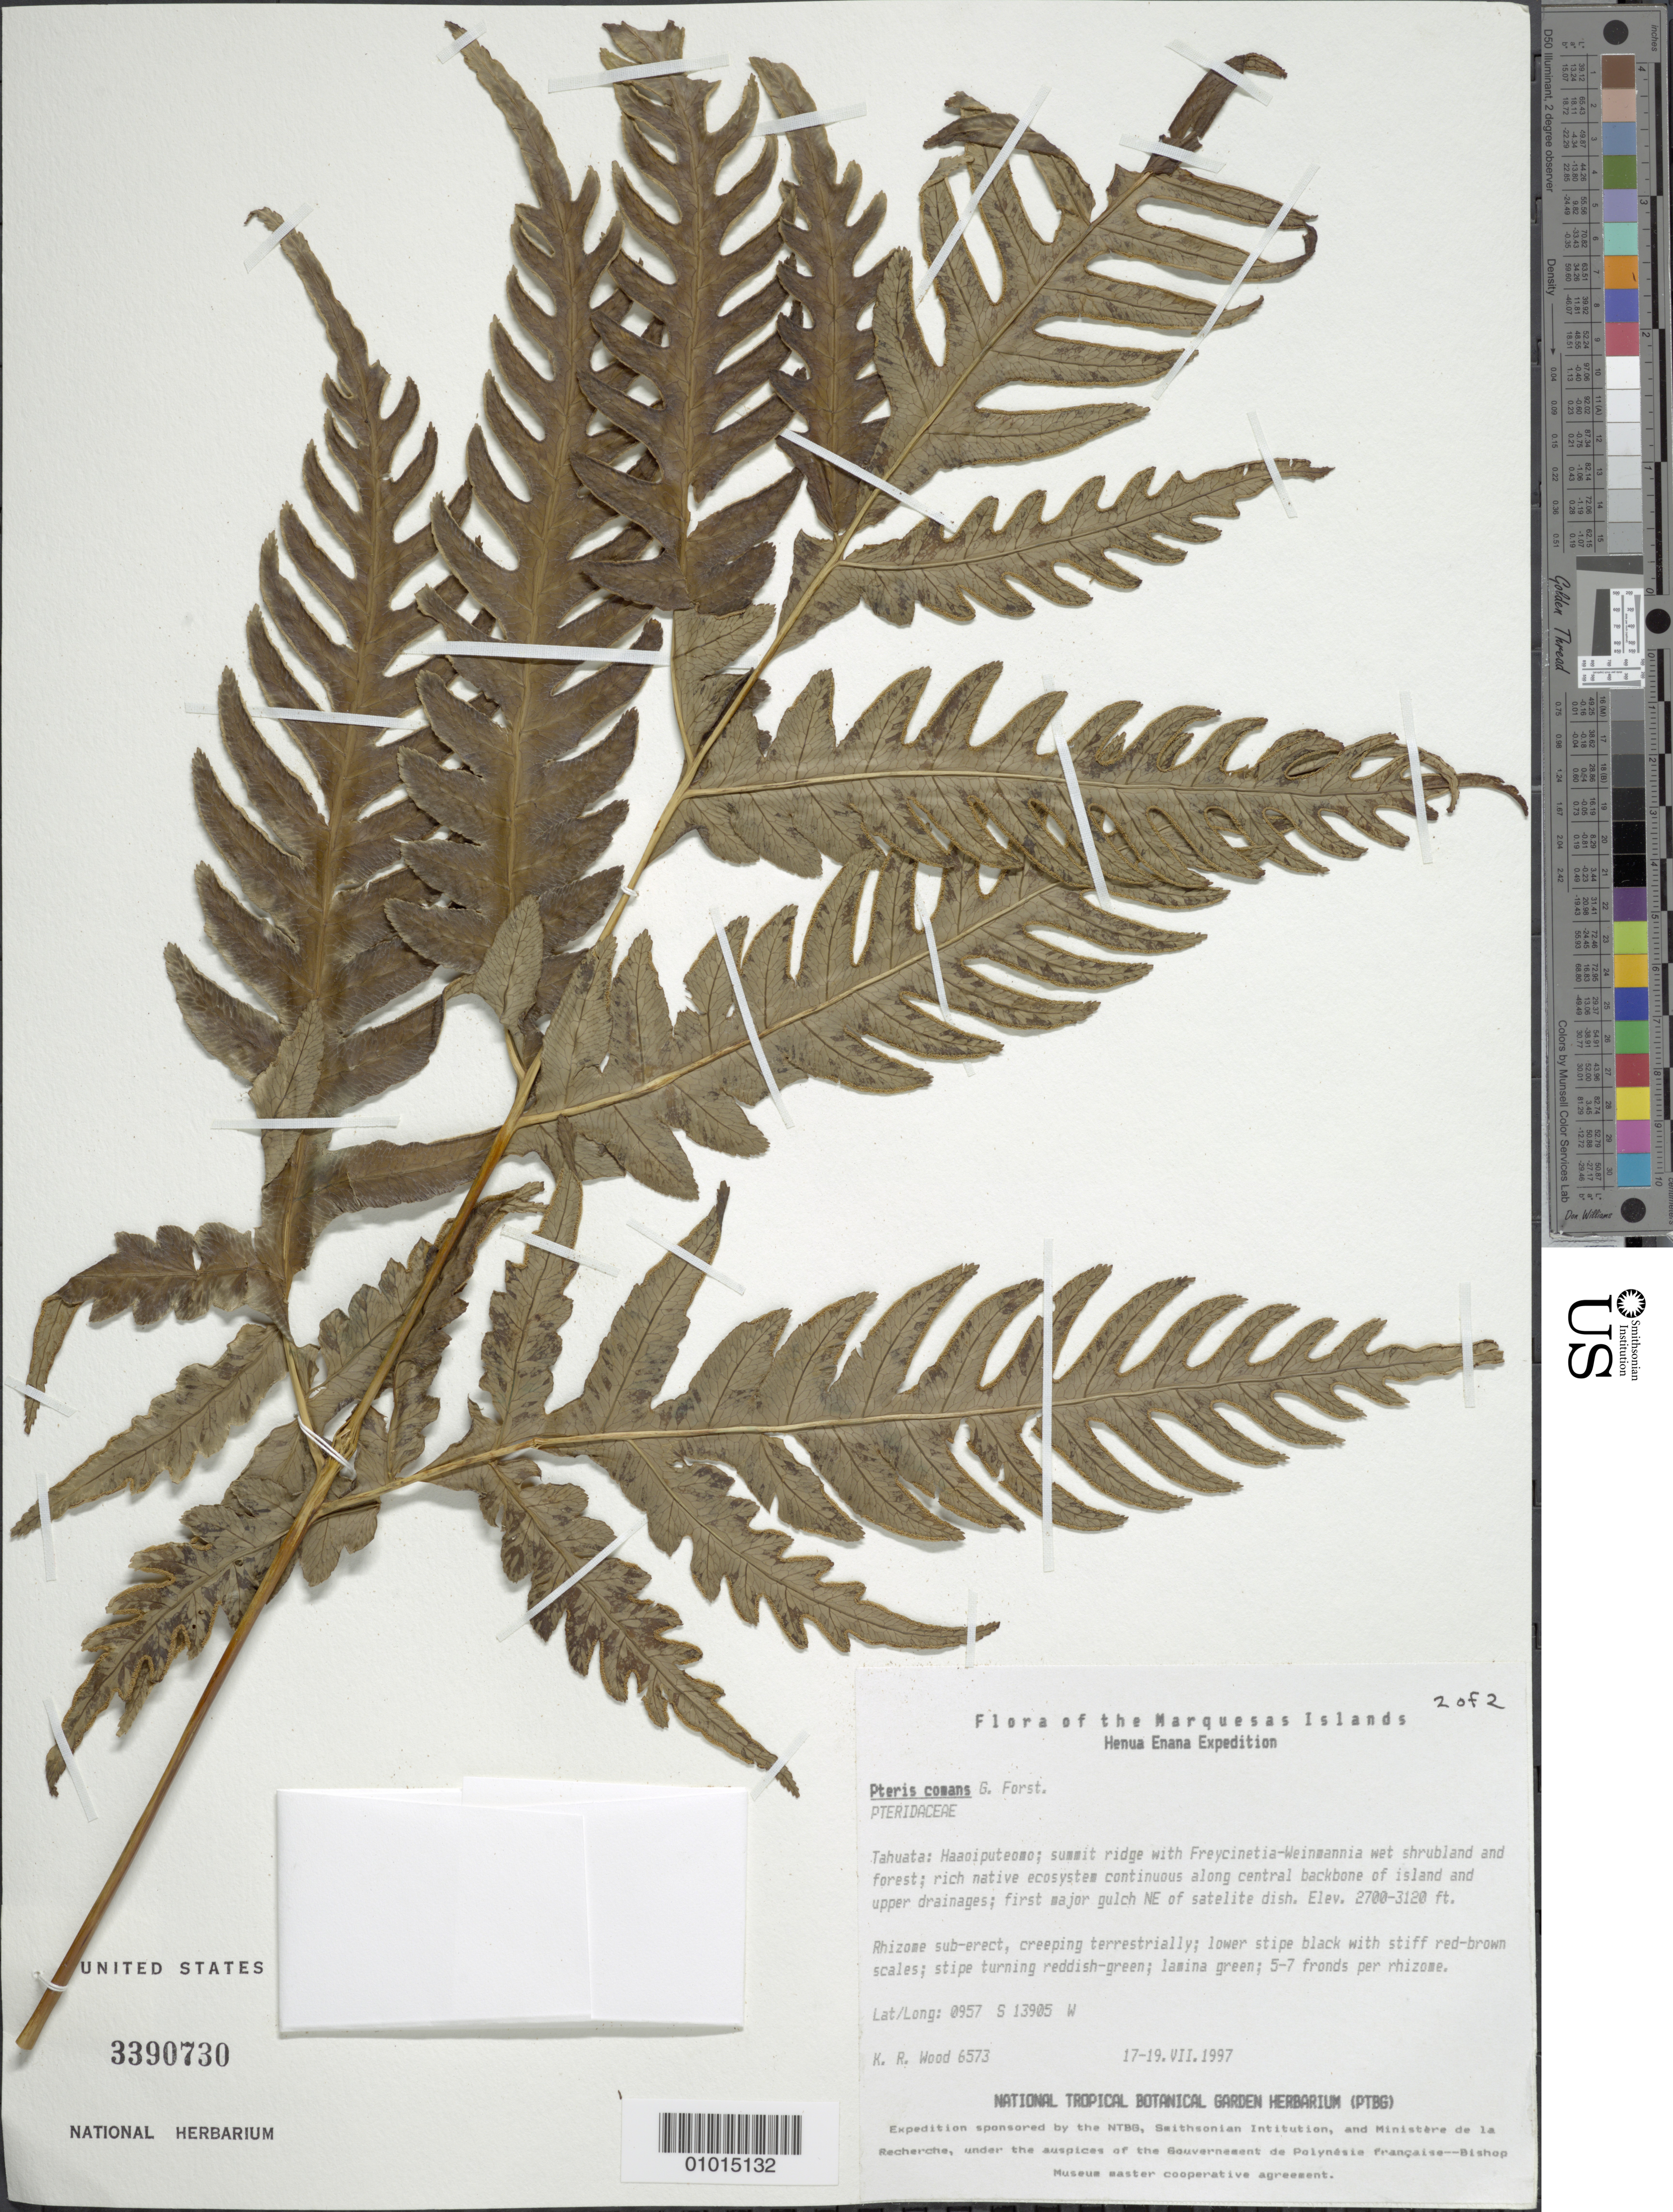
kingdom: Plantae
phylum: Tracheophyta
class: Polypodiopsida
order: Polypodiales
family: Pteridaceae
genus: Pteris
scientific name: Pteris comans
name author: G. Forst.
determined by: Wood, Kenneth R.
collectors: K. R. Wood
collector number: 6573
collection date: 1997-07-17/1997-07-19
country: French Polynesia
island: Tahuata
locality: Haaoiputeomo, summit ridge, first major gulch NE of satellite dish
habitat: Freycinetia - Weinmannia wet shrub and forest; rich native ecosystem, continuous along central backbone of island and upper drainages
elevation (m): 823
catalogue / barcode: US 3390730